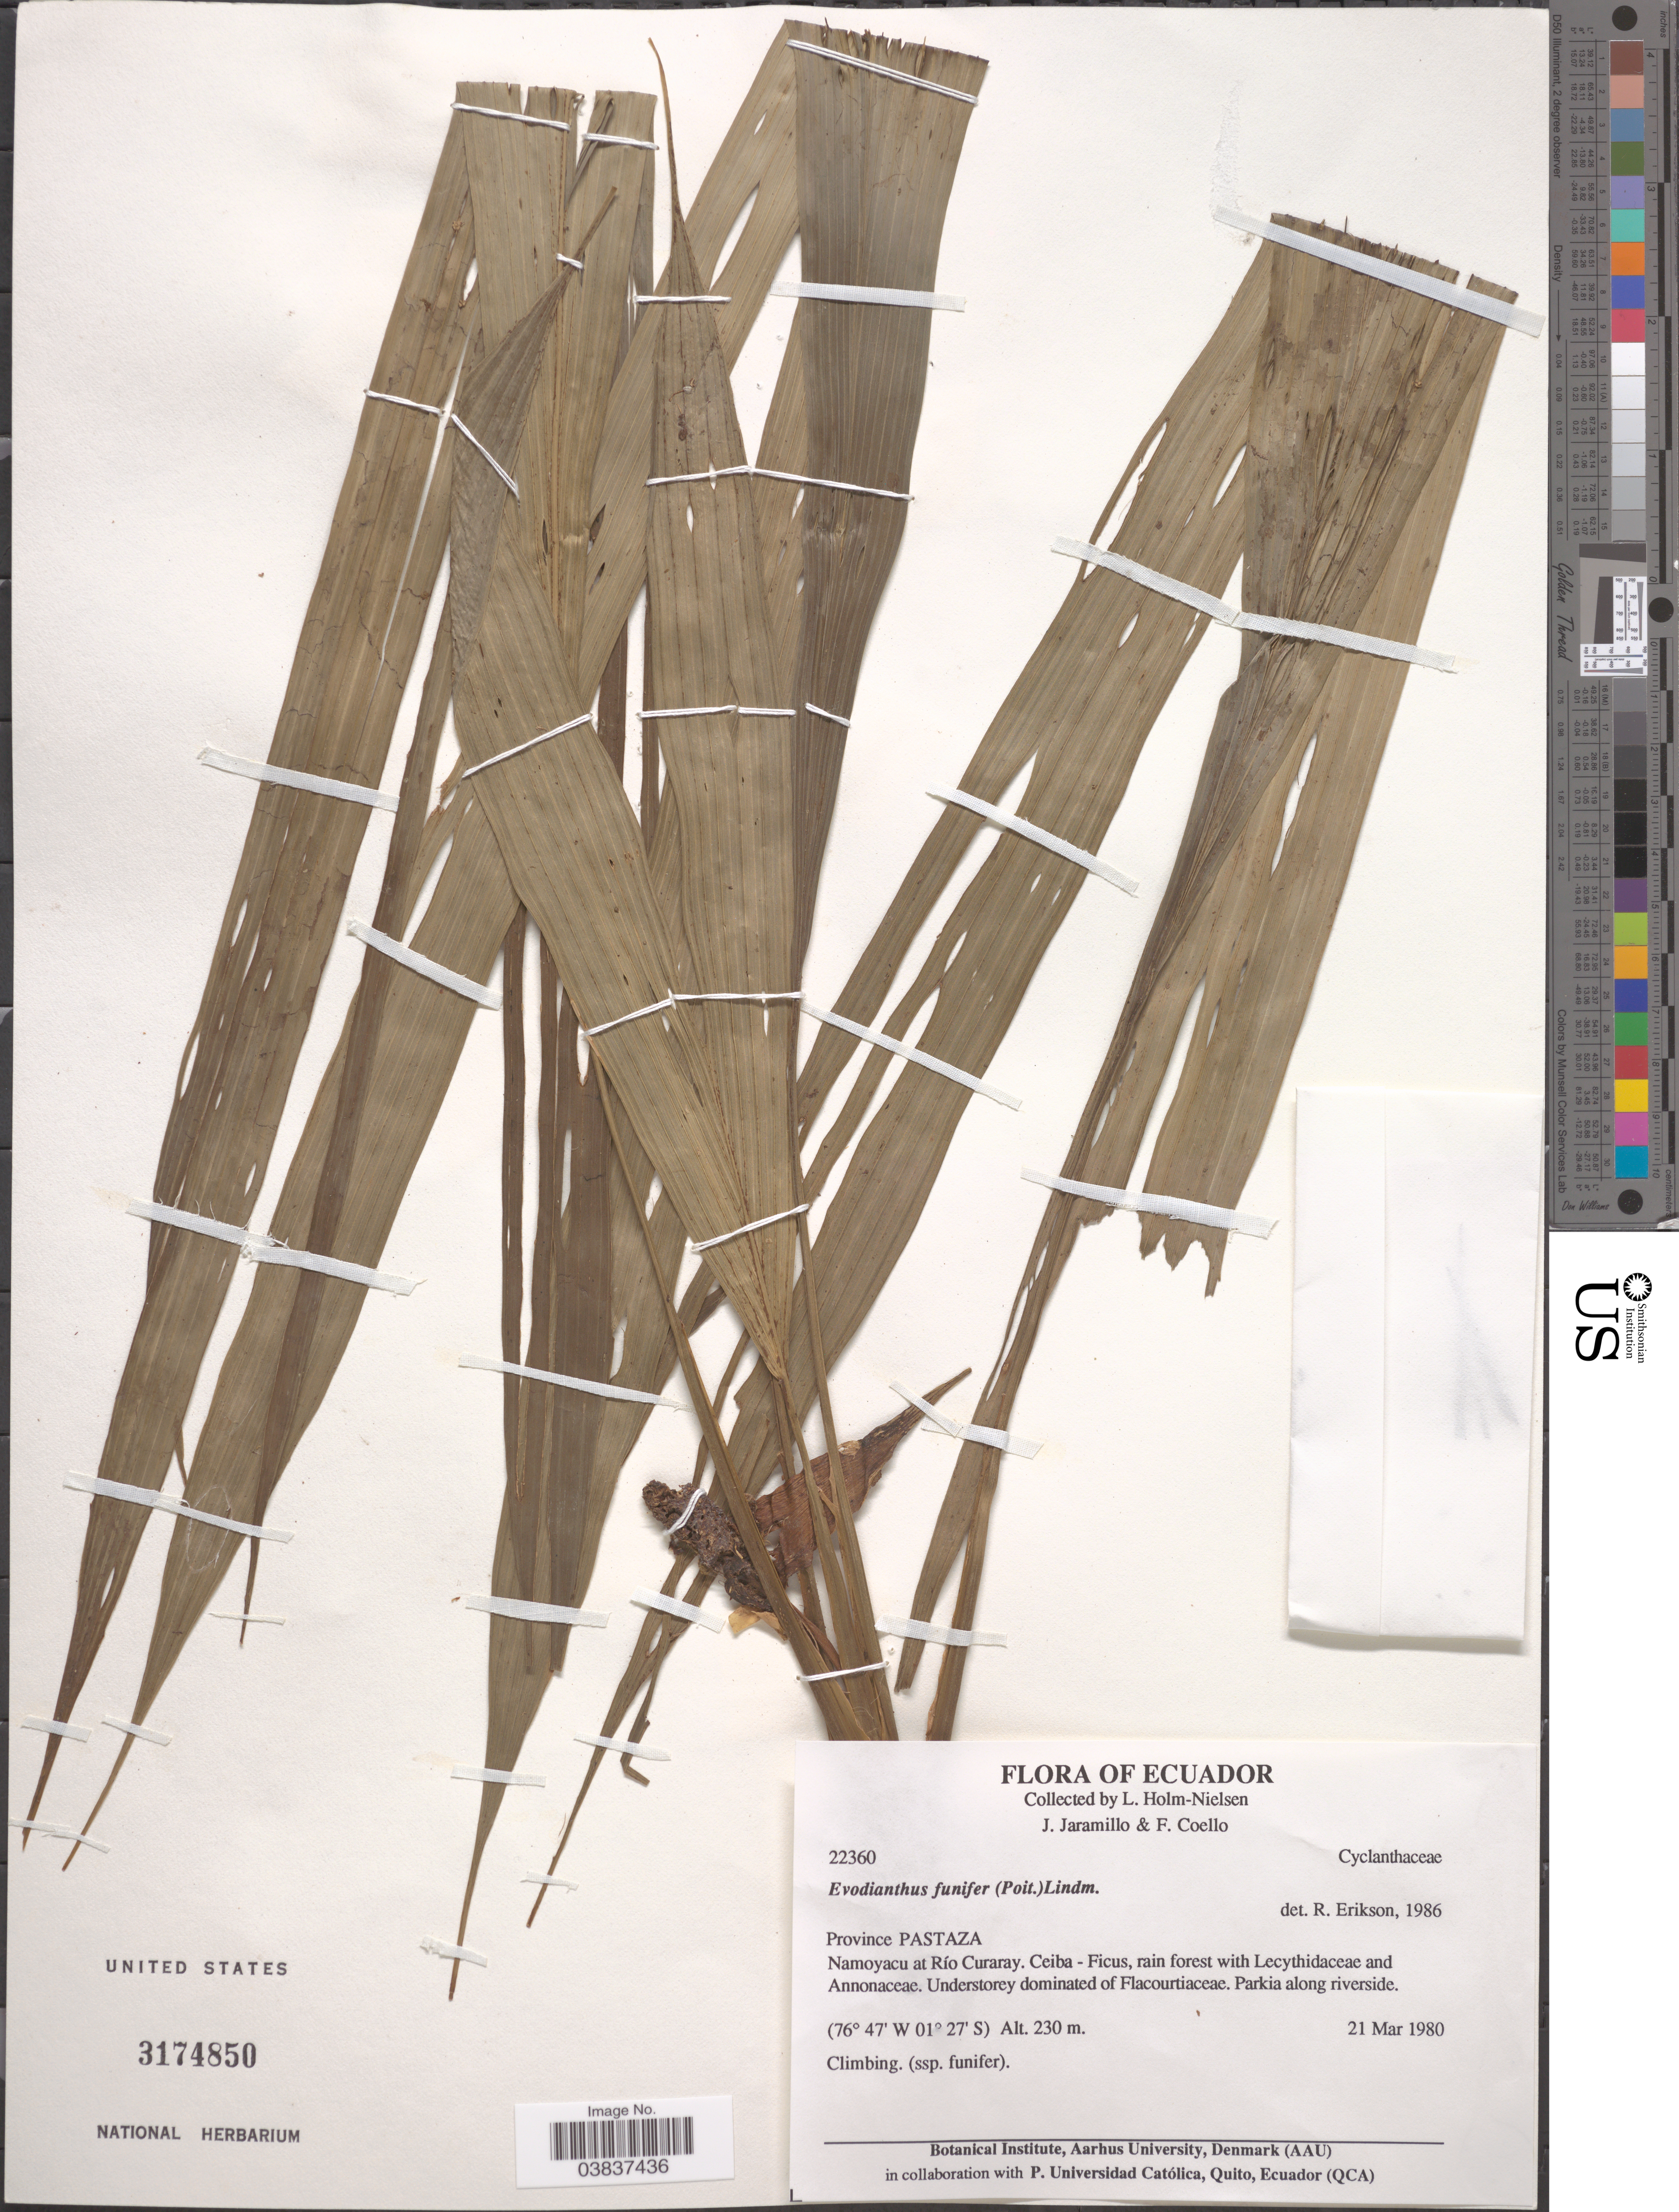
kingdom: Plantae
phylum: Tracheophyta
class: Liliopsida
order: Pandanales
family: Cyclanthaceae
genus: Evodianthus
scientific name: Evodianthus funifer subsp. funifer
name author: (Poit.) Lindm.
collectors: L. B. Holm-Nielsen, J. Jaramillo & F. Coello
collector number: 22360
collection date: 1980-03-21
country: Ecuador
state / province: Pastaza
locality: Namoyacu at Río Curaray. Ceiba - Ficus.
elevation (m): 230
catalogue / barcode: US 3174850